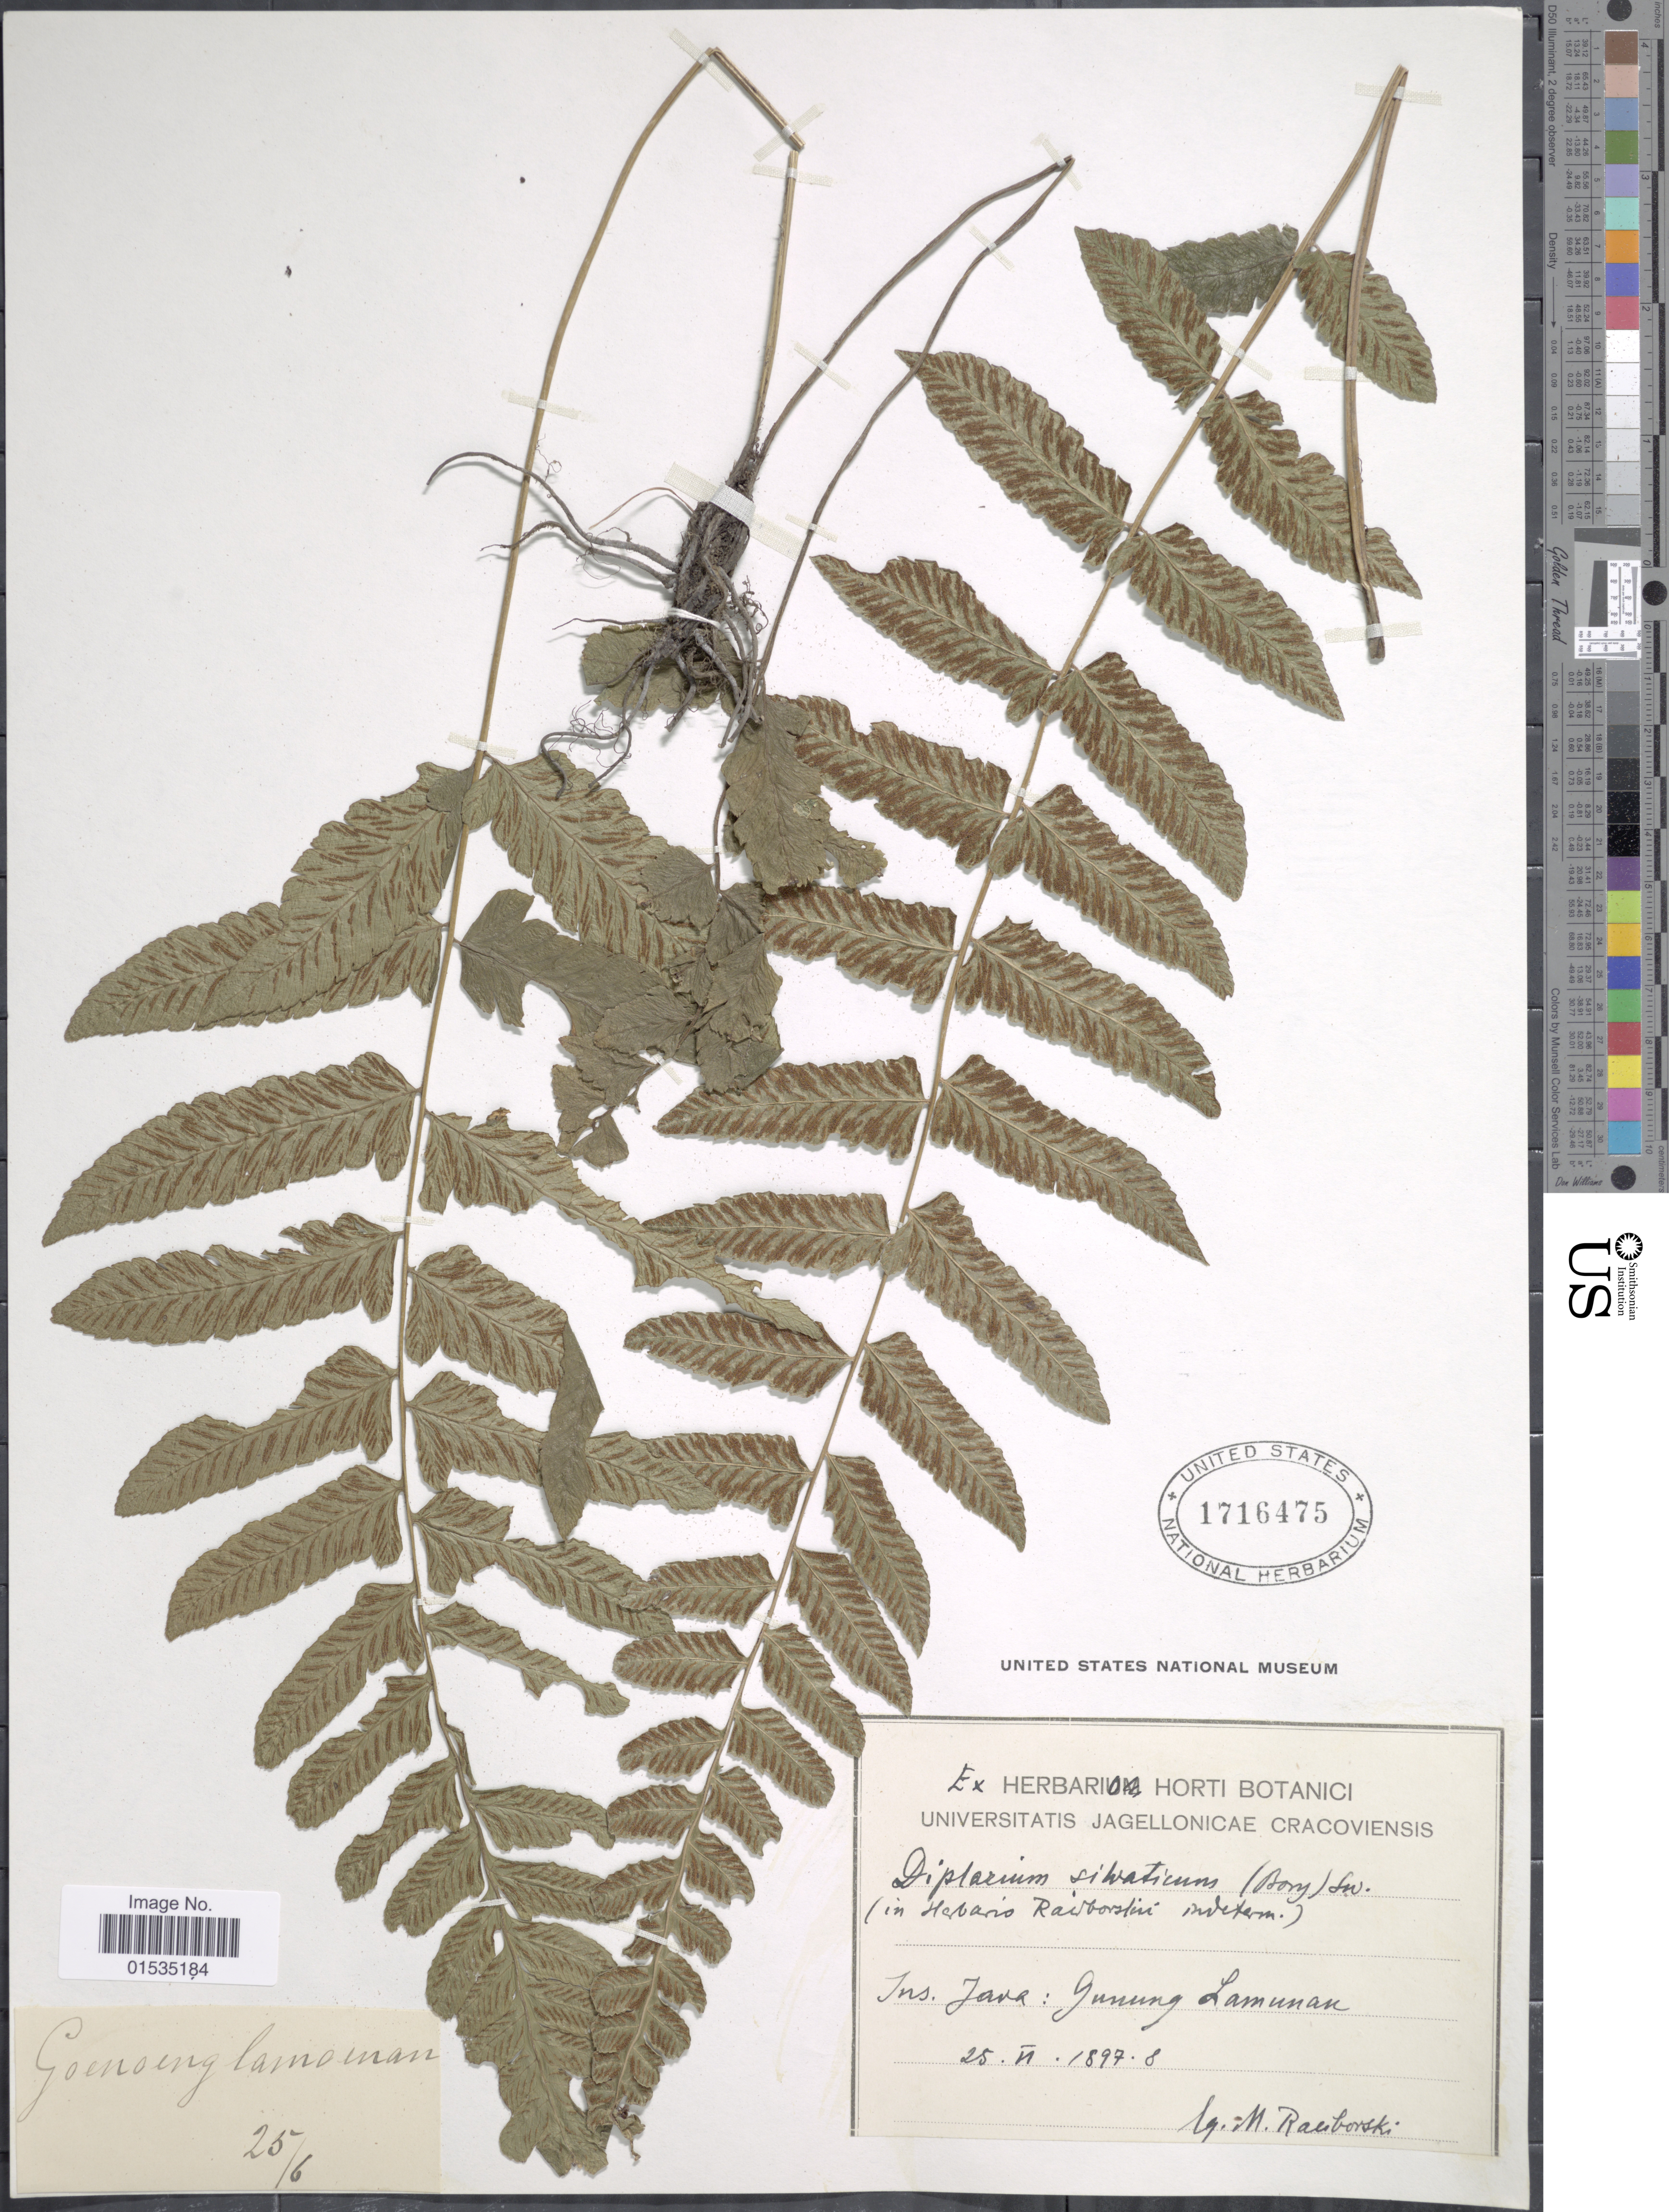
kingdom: Plantae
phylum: Tracheophyta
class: Polypodiopsida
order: Polypodiales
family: Athyriaceae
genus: Diplazium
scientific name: Diplazium sibiricum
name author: (Turcz. ex Kunze) Sa. Kurata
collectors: M. Raciborski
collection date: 1897-02-25/1898-02-25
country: Indonesia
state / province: Java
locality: Gunung Lamunan [interpreted]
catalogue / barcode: US 1716475